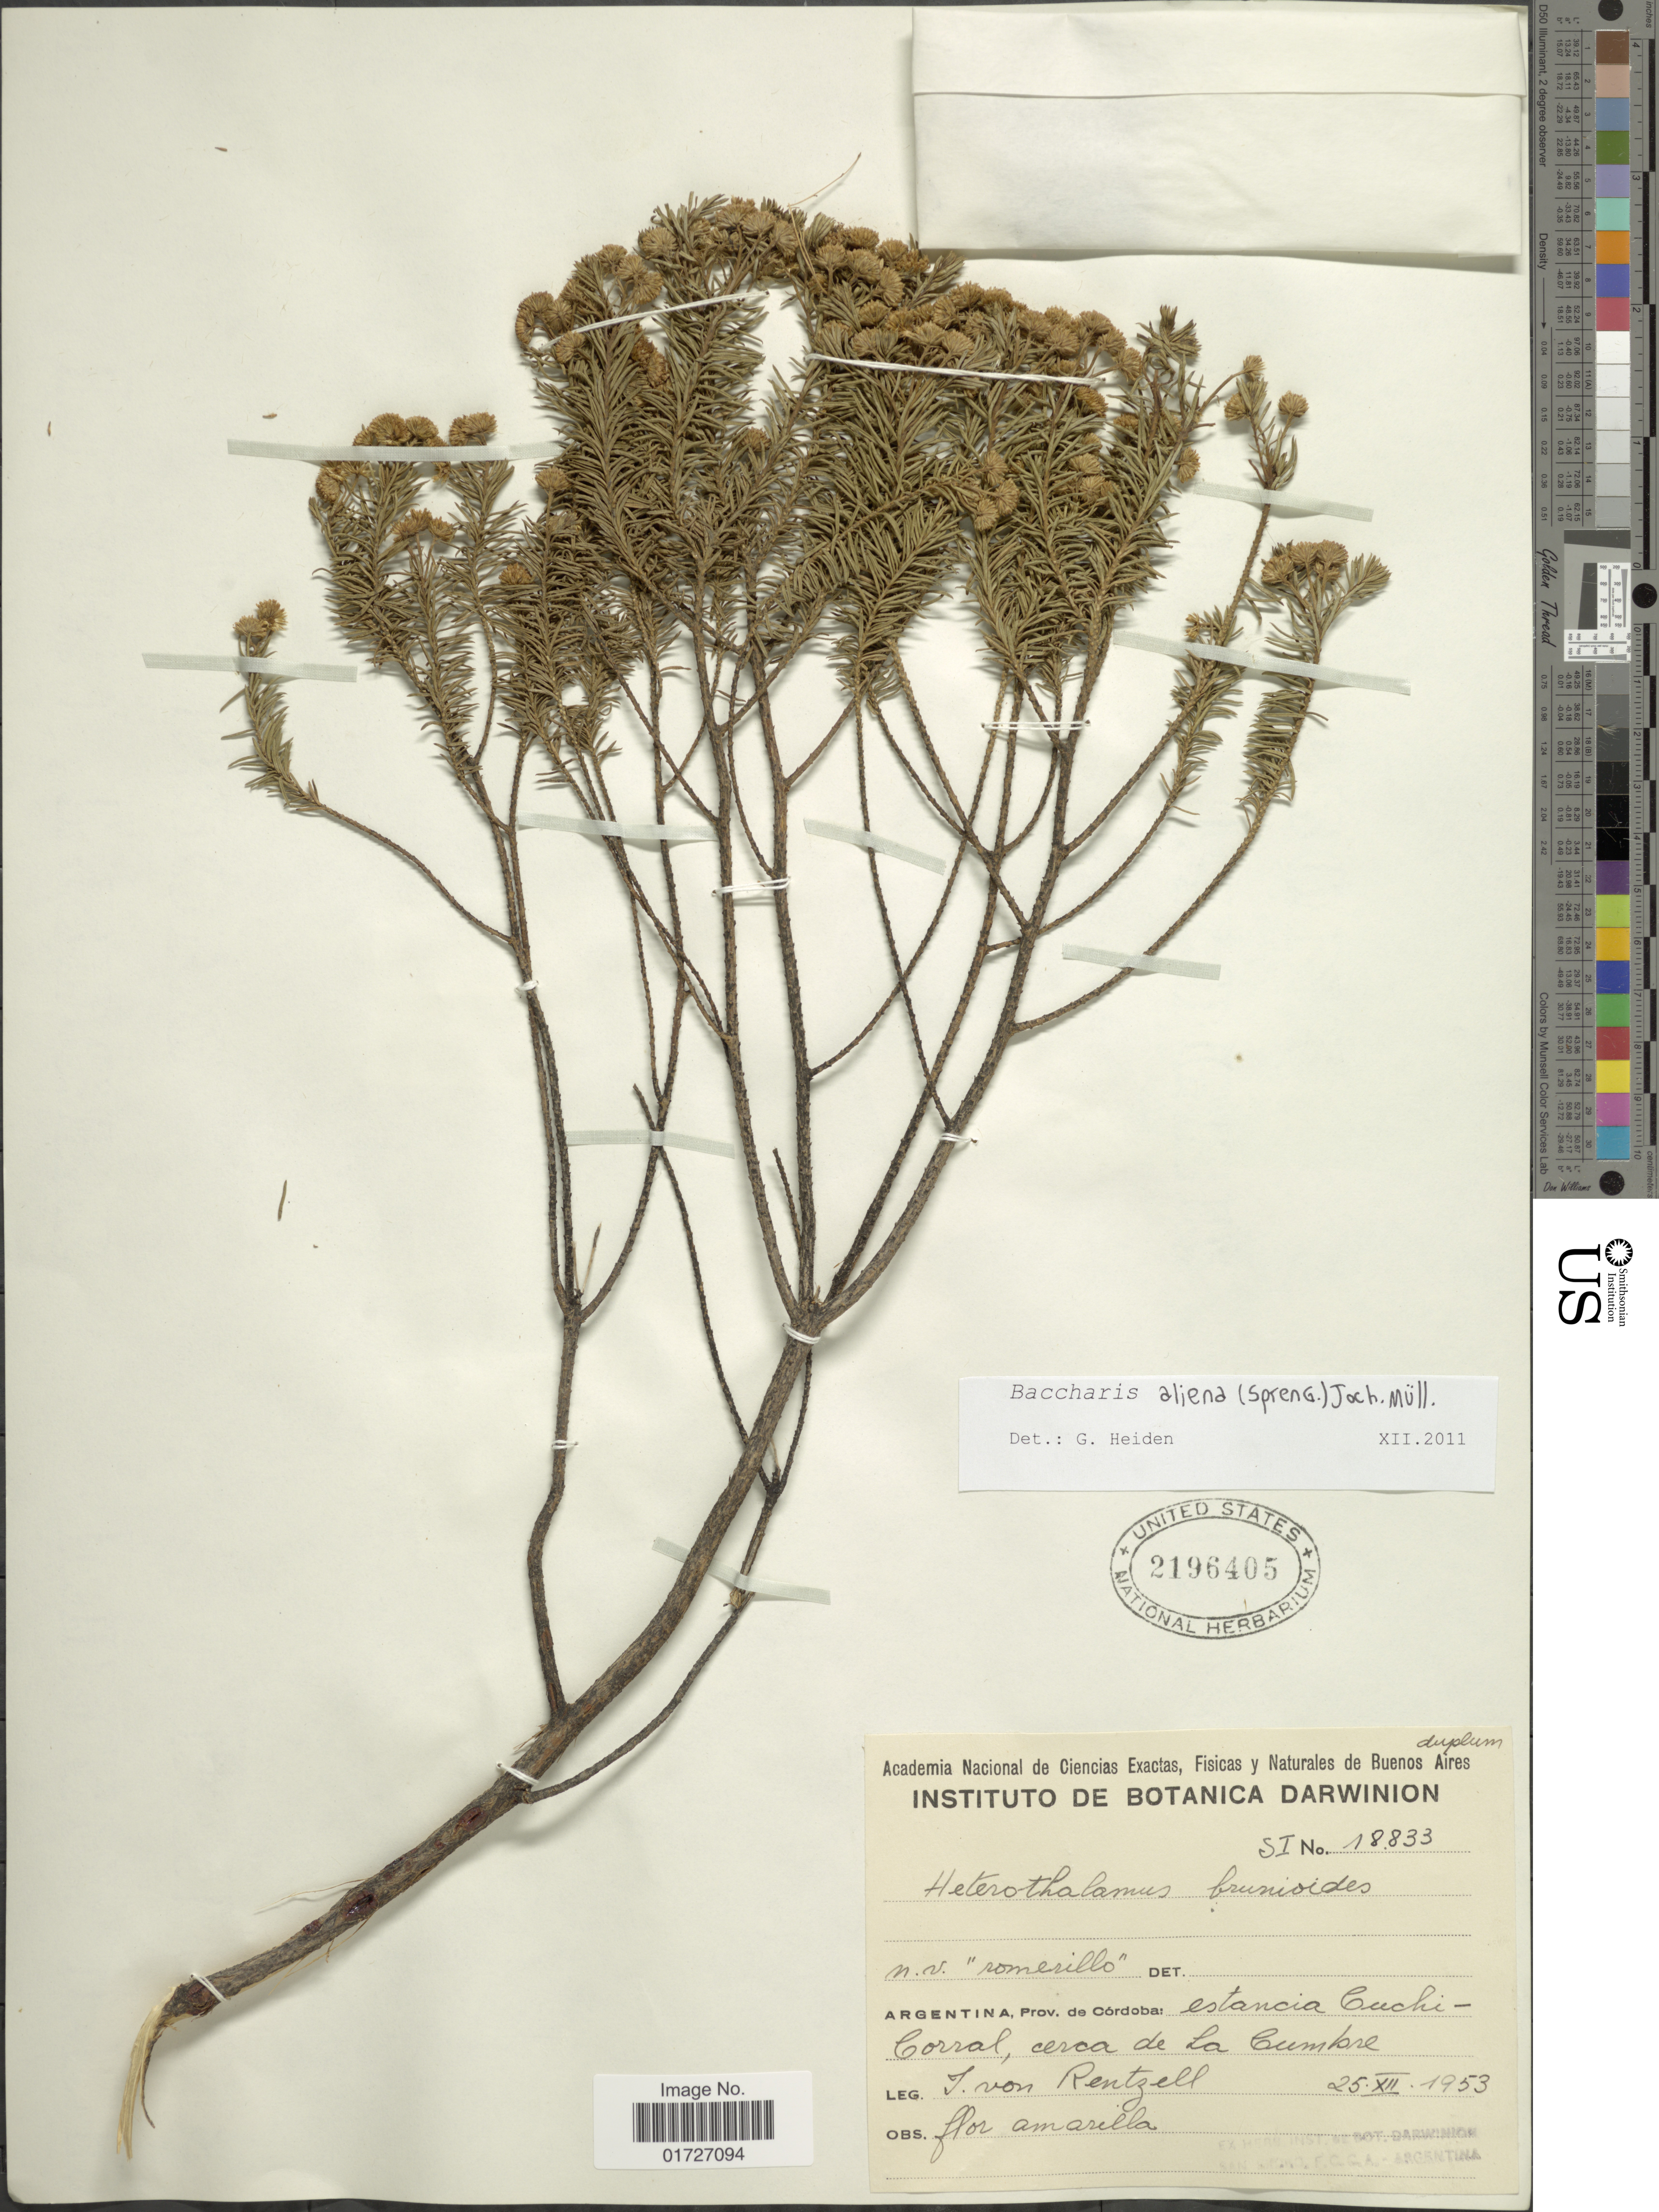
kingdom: Plantae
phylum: Tracheophyta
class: Magnoliopsida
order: Asterales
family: Asteraceae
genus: Baccharis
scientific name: Baccharis aliena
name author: (Spreng.) Joch. Müll.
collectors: I. von Rentzell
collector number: SI18833*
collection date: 1953-12-25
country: Argentina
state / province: Cordoba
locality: Estancia Cuchi-Corral, cerca de La Cumbre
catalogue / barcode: US 2196405